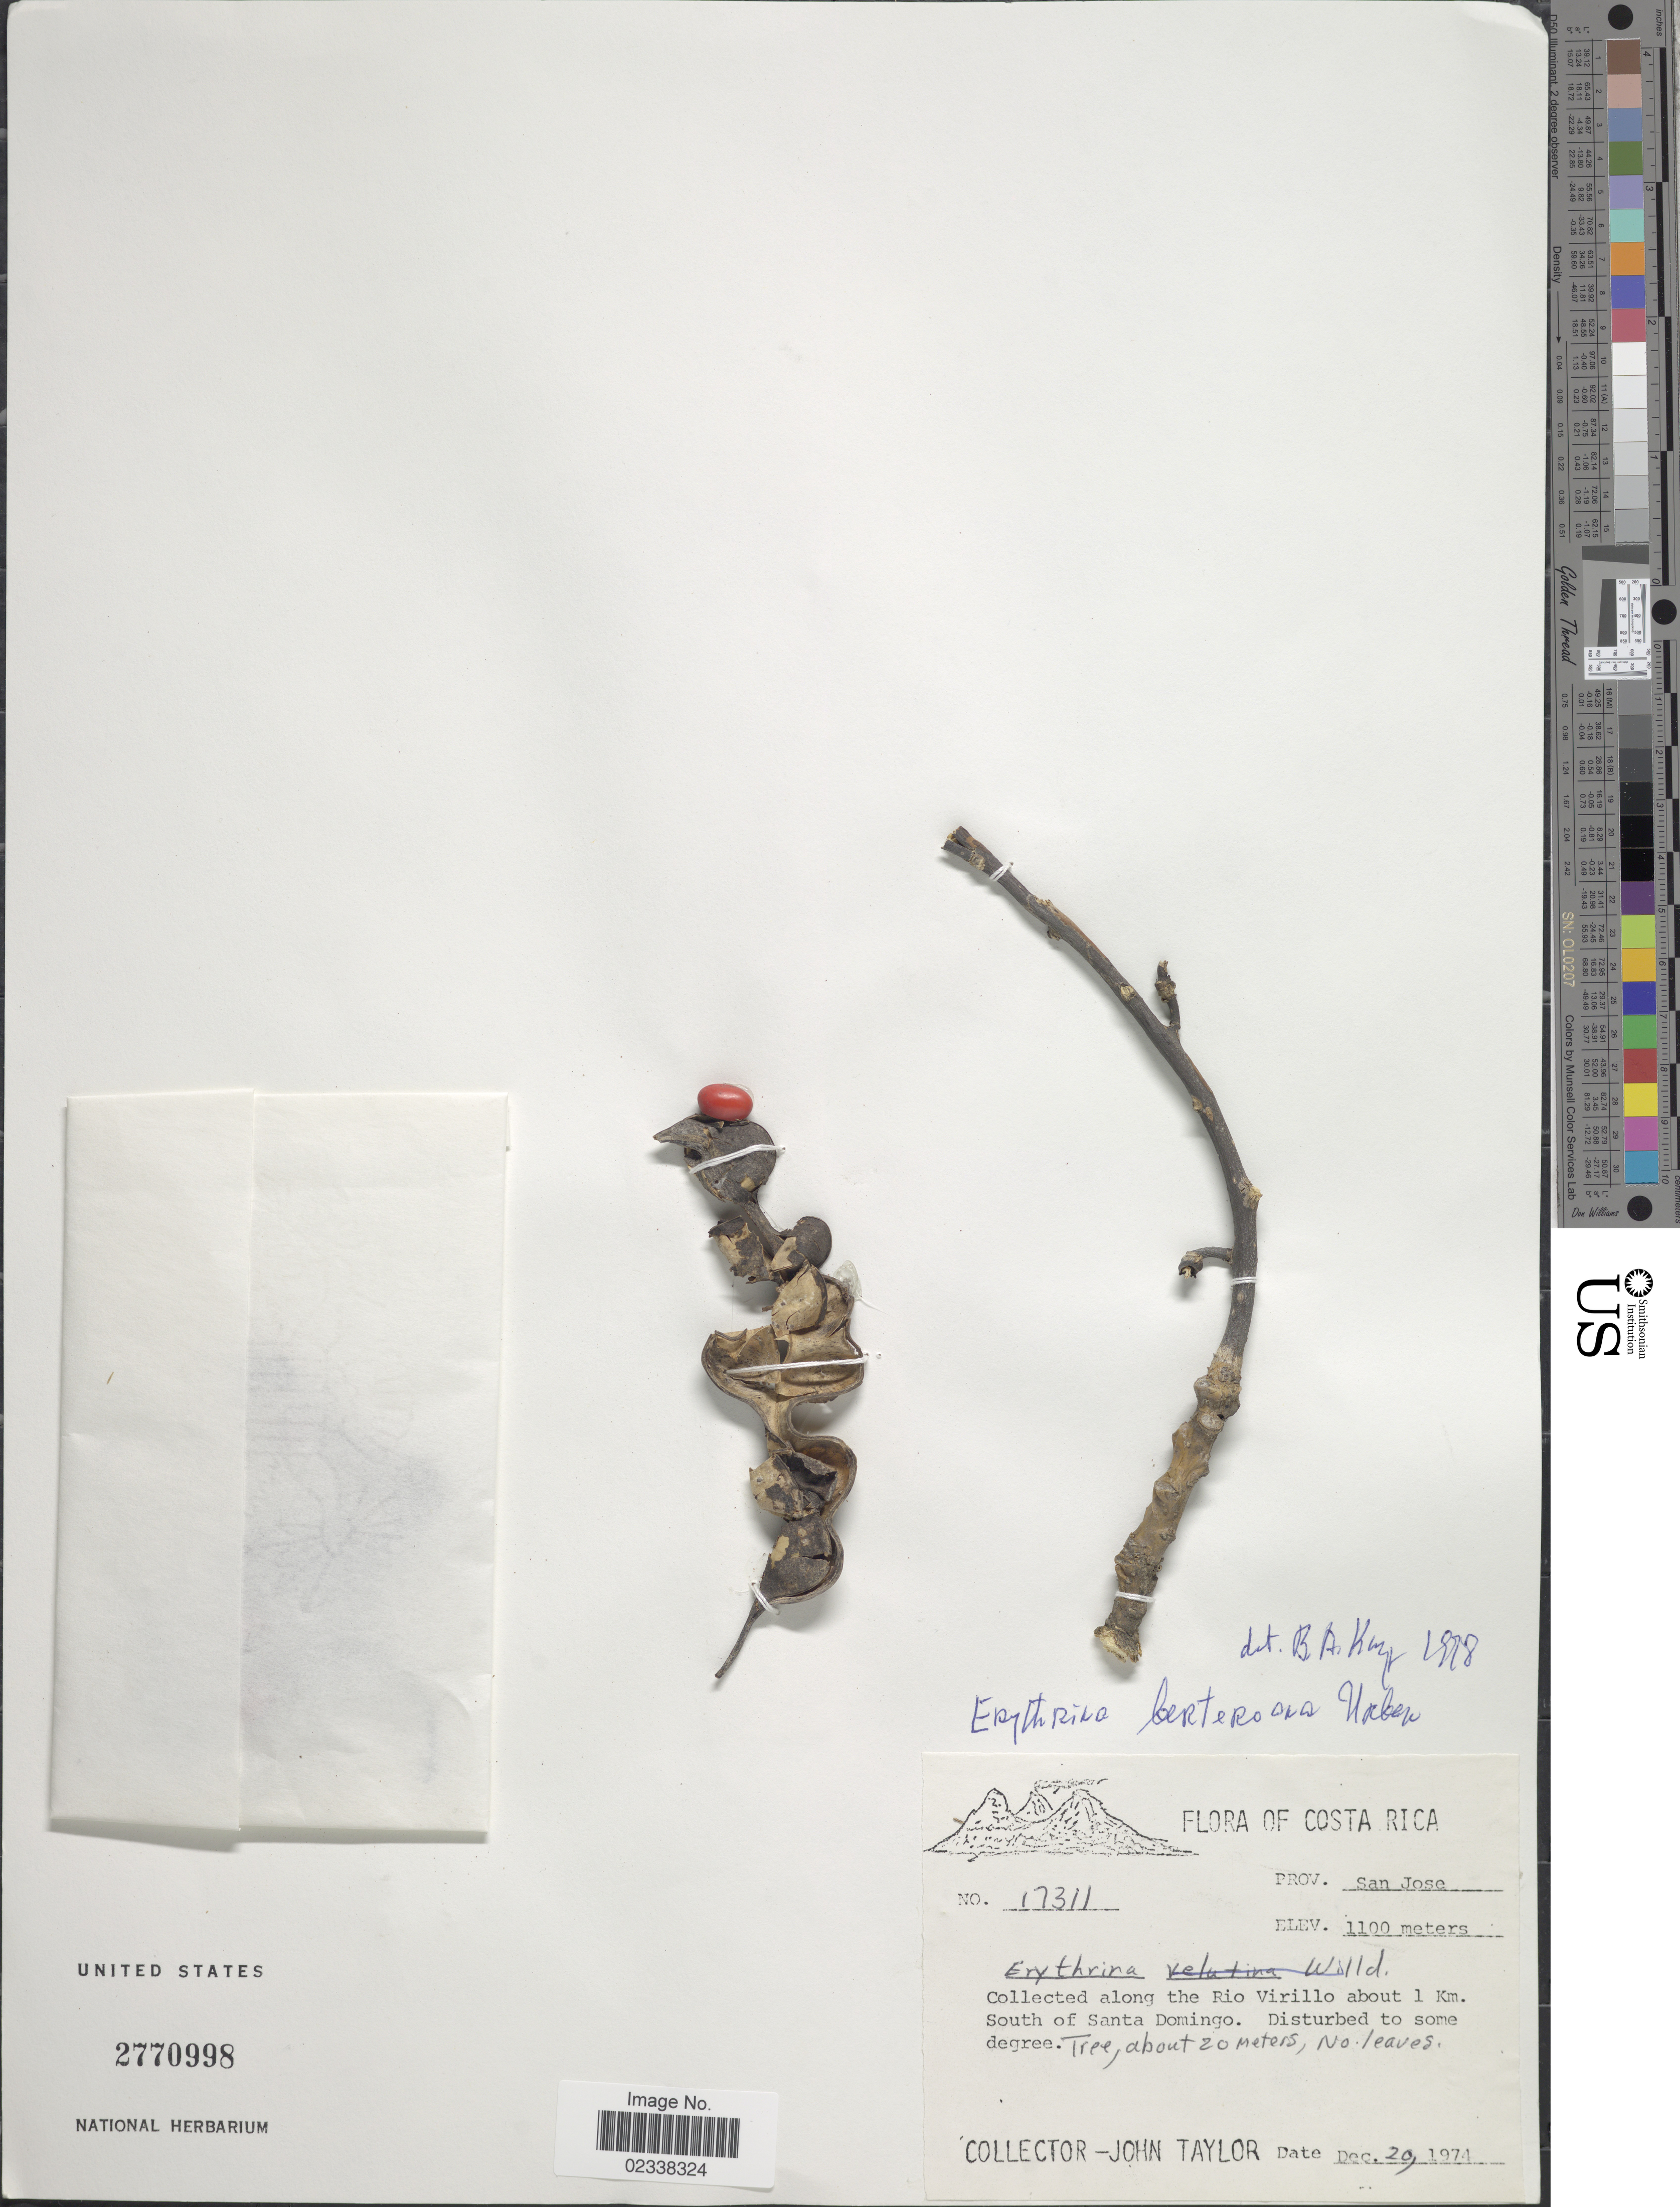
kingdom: Plantae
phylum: Tracheophyta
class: Magnoliopsida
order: Fabales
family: Fabaceae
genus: Erythrina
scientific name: Erythrina berteroana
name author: Urb.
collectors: J. Taylor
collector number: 17311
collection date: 1974-12-20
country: Costa Rica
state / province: San José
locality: Along the Rio Virillo about 1 km. South of Santa Domingo.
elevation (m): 1100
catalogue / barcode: US 2770998